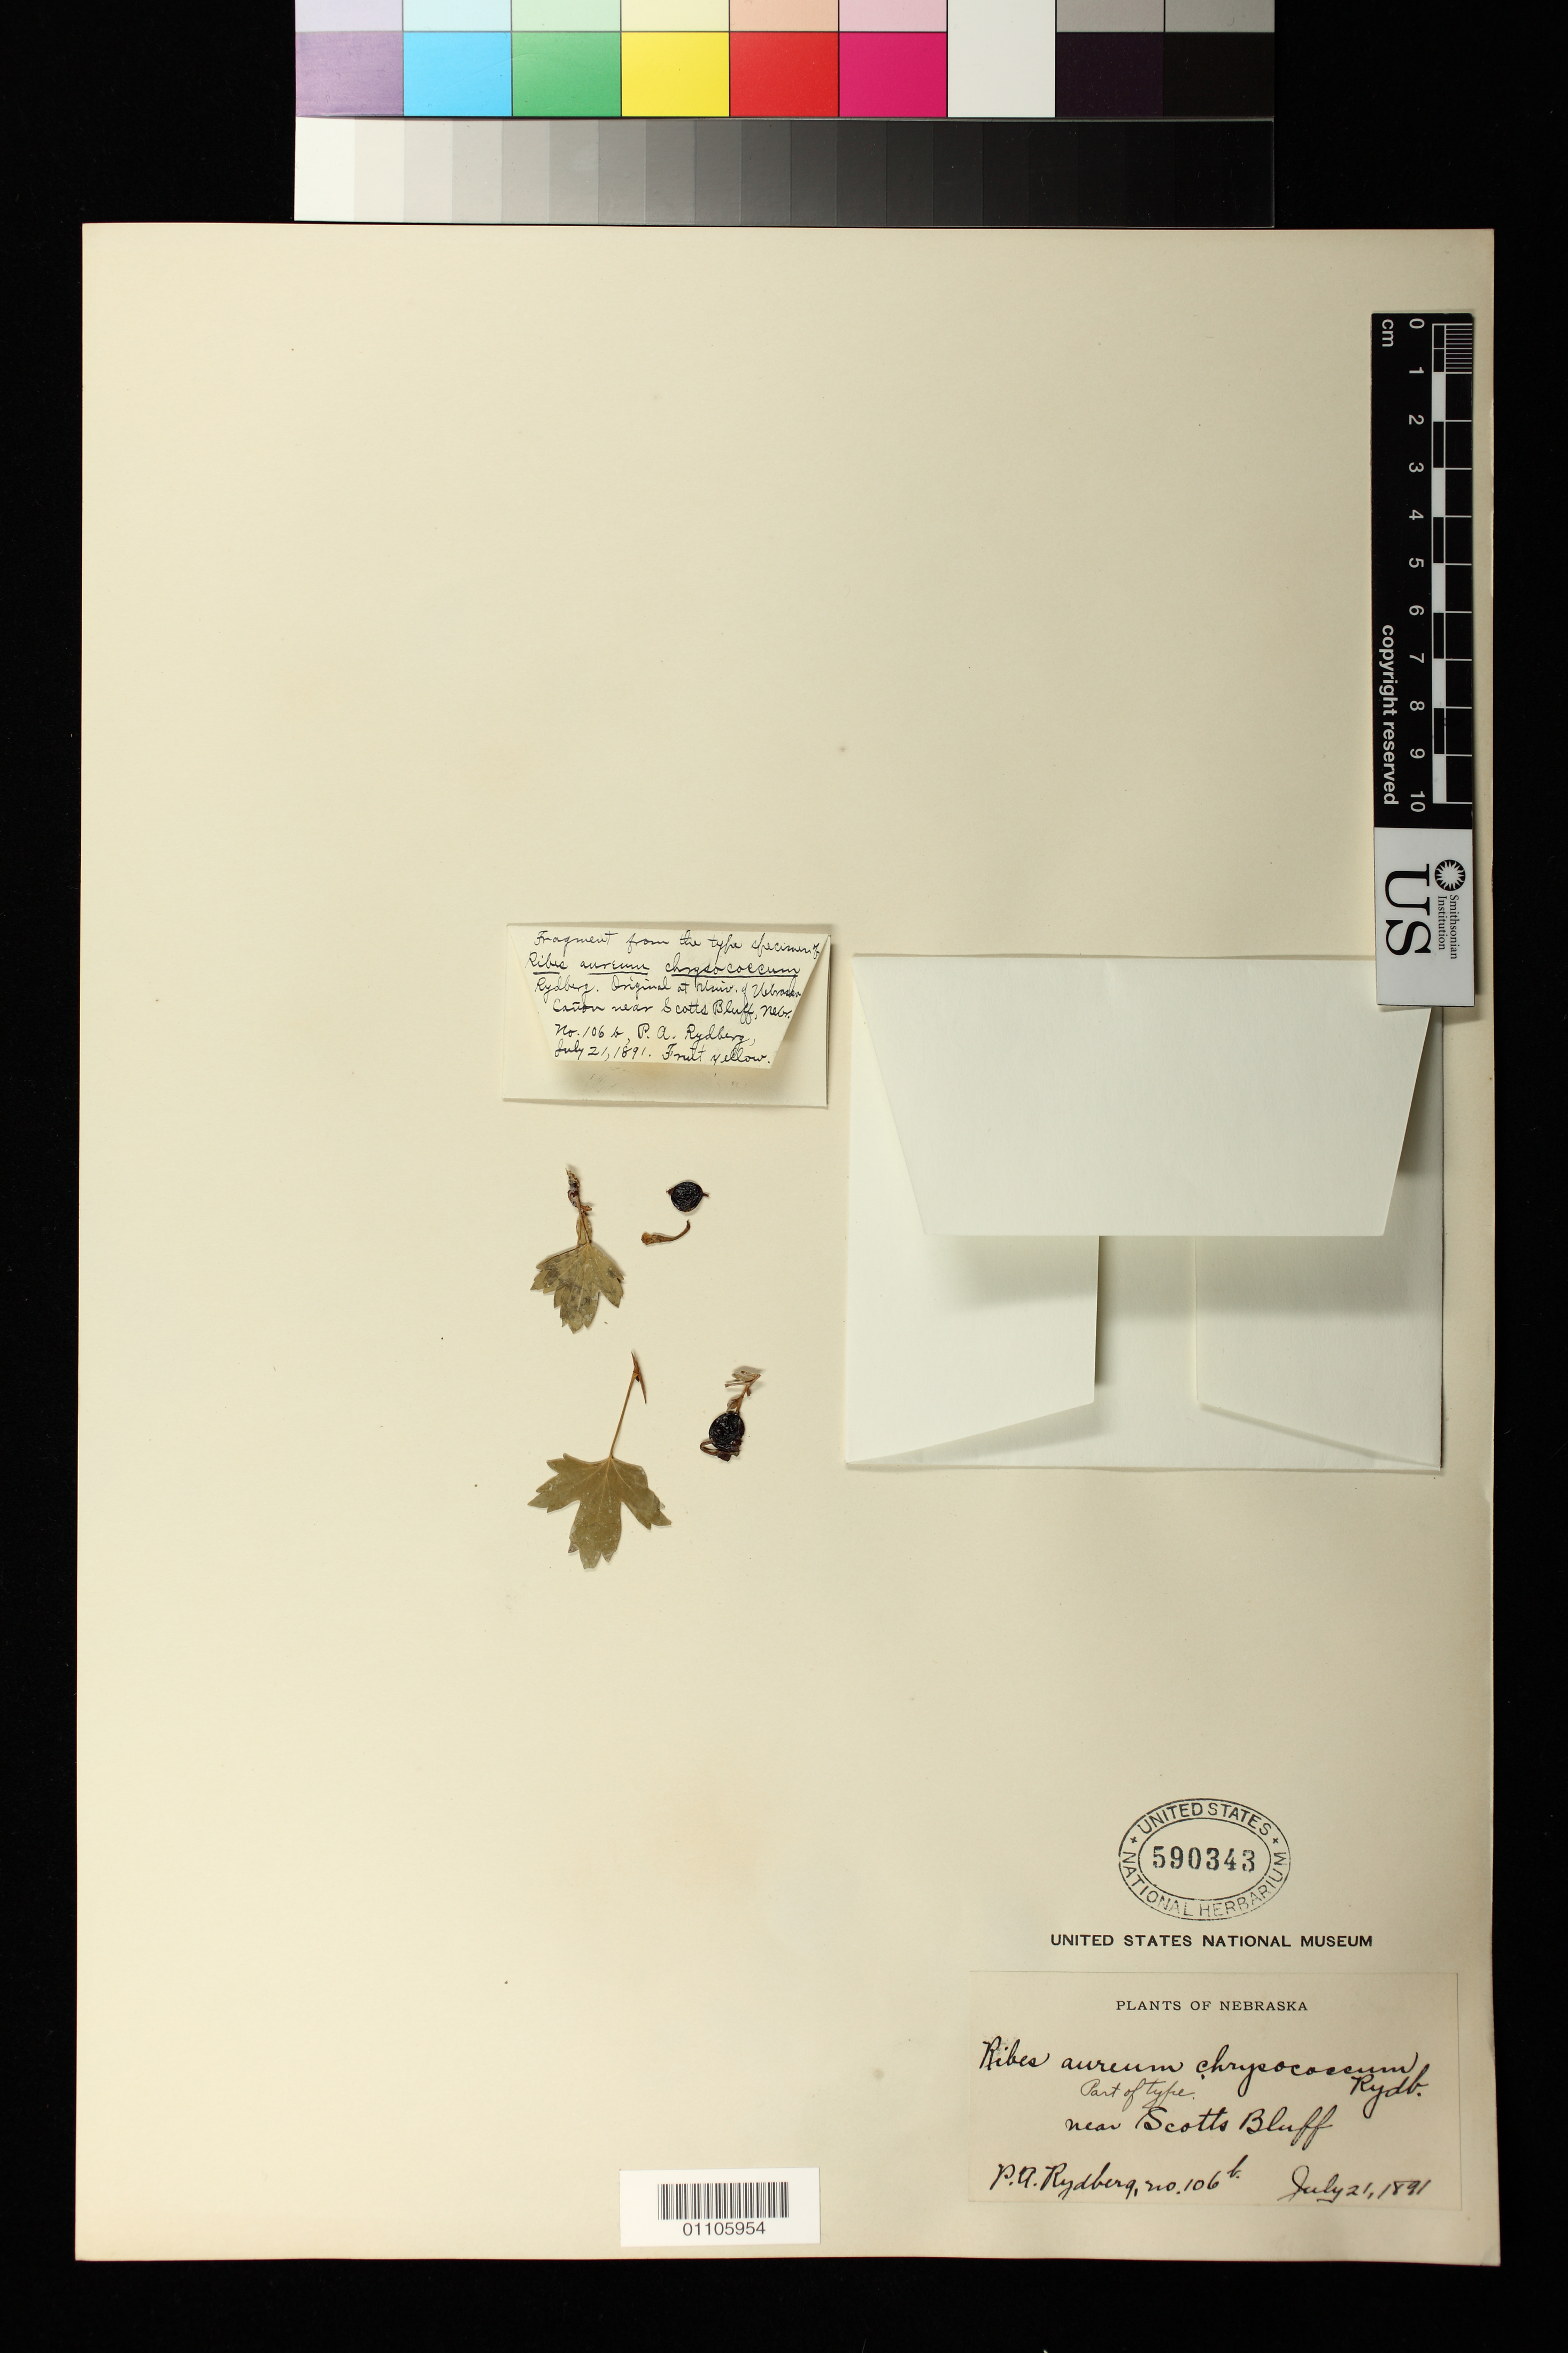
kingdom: Plantae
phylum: Tracheophyta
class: Magnoliopsida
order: Saxifragales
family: Grossulariaceae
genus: Ribes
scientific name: Ribes aureum var. chrysococcum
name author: Rydb.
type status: Syntype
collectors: P. A. Rydberg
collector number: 106 b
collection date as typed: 21 Jul 1891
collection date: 1891-07-21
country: United States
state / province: Nebraska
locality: Canyon near Scott's Bluff.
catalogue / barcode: US 590343